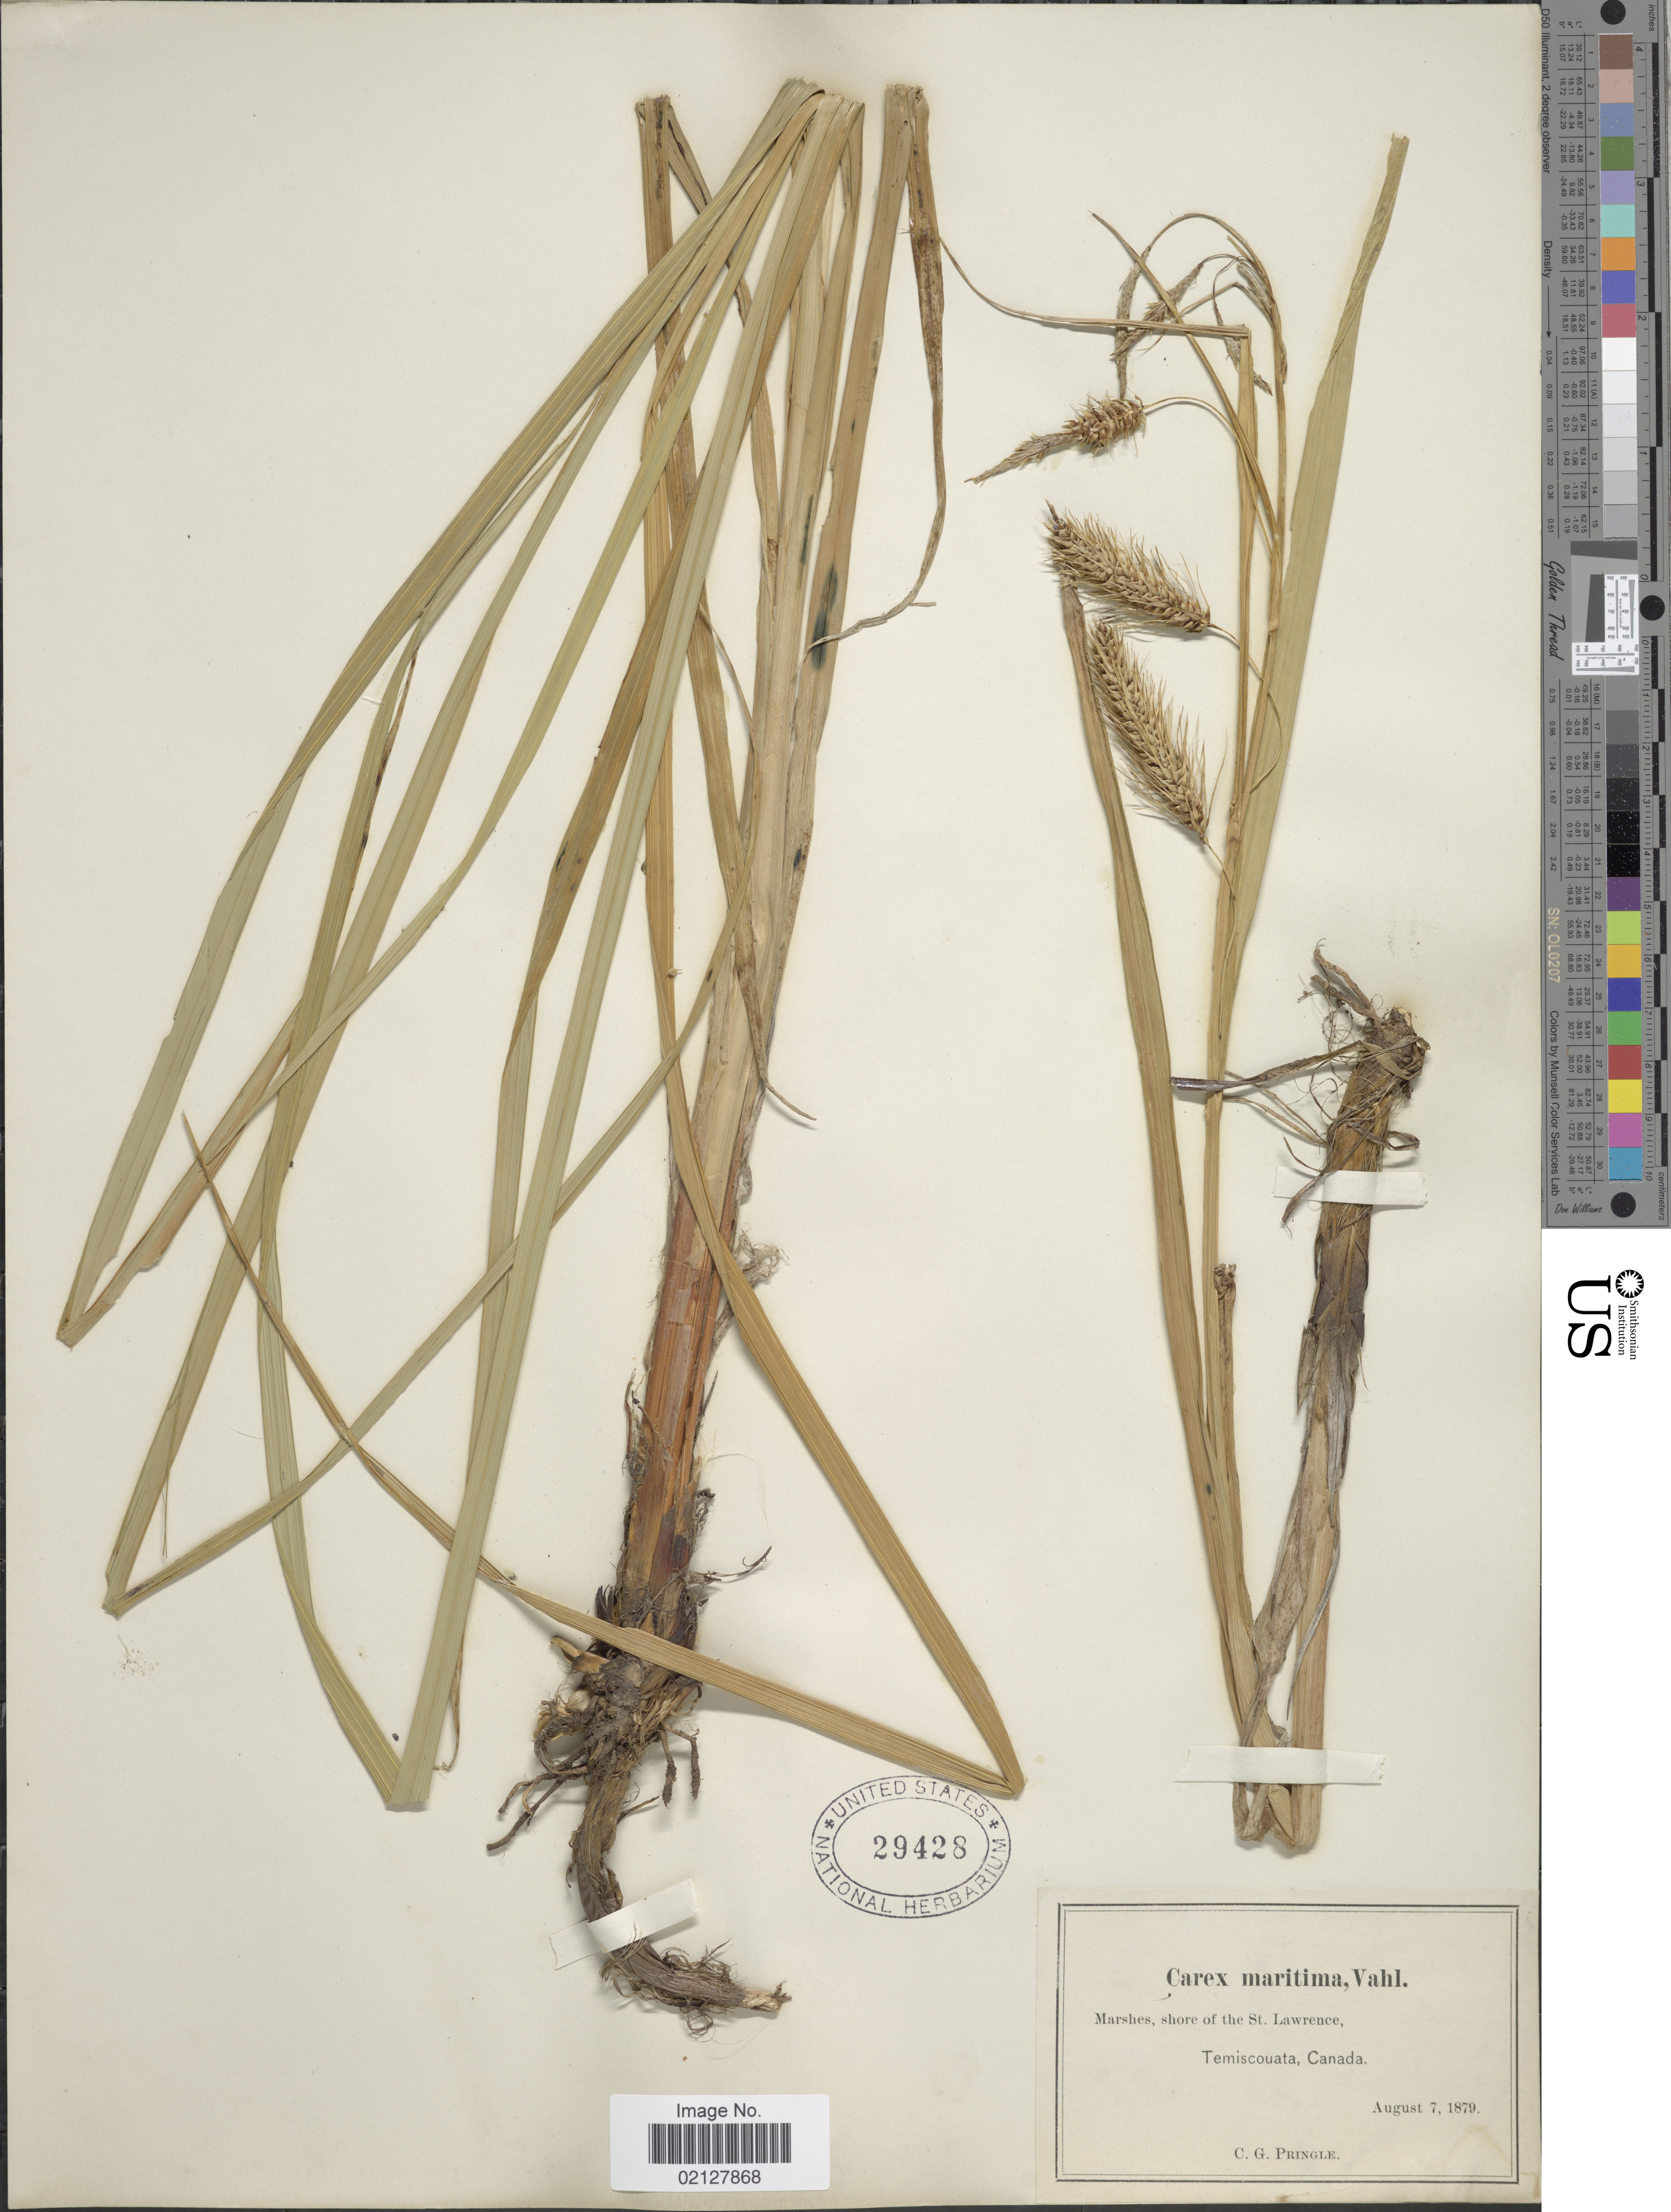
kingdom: Plantae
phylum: Tracheophyta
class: Liliopsida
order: Poales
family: Cyperaceae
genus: Carex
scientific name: Carex paleacea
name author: Schreb. ex Wahlenb.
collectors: C. G. Pringle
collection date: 1879-08-07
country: Canada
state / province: Quebec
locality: Marshes, shore of the St. Lawrence. Temiscouata.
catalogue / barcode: US 29428